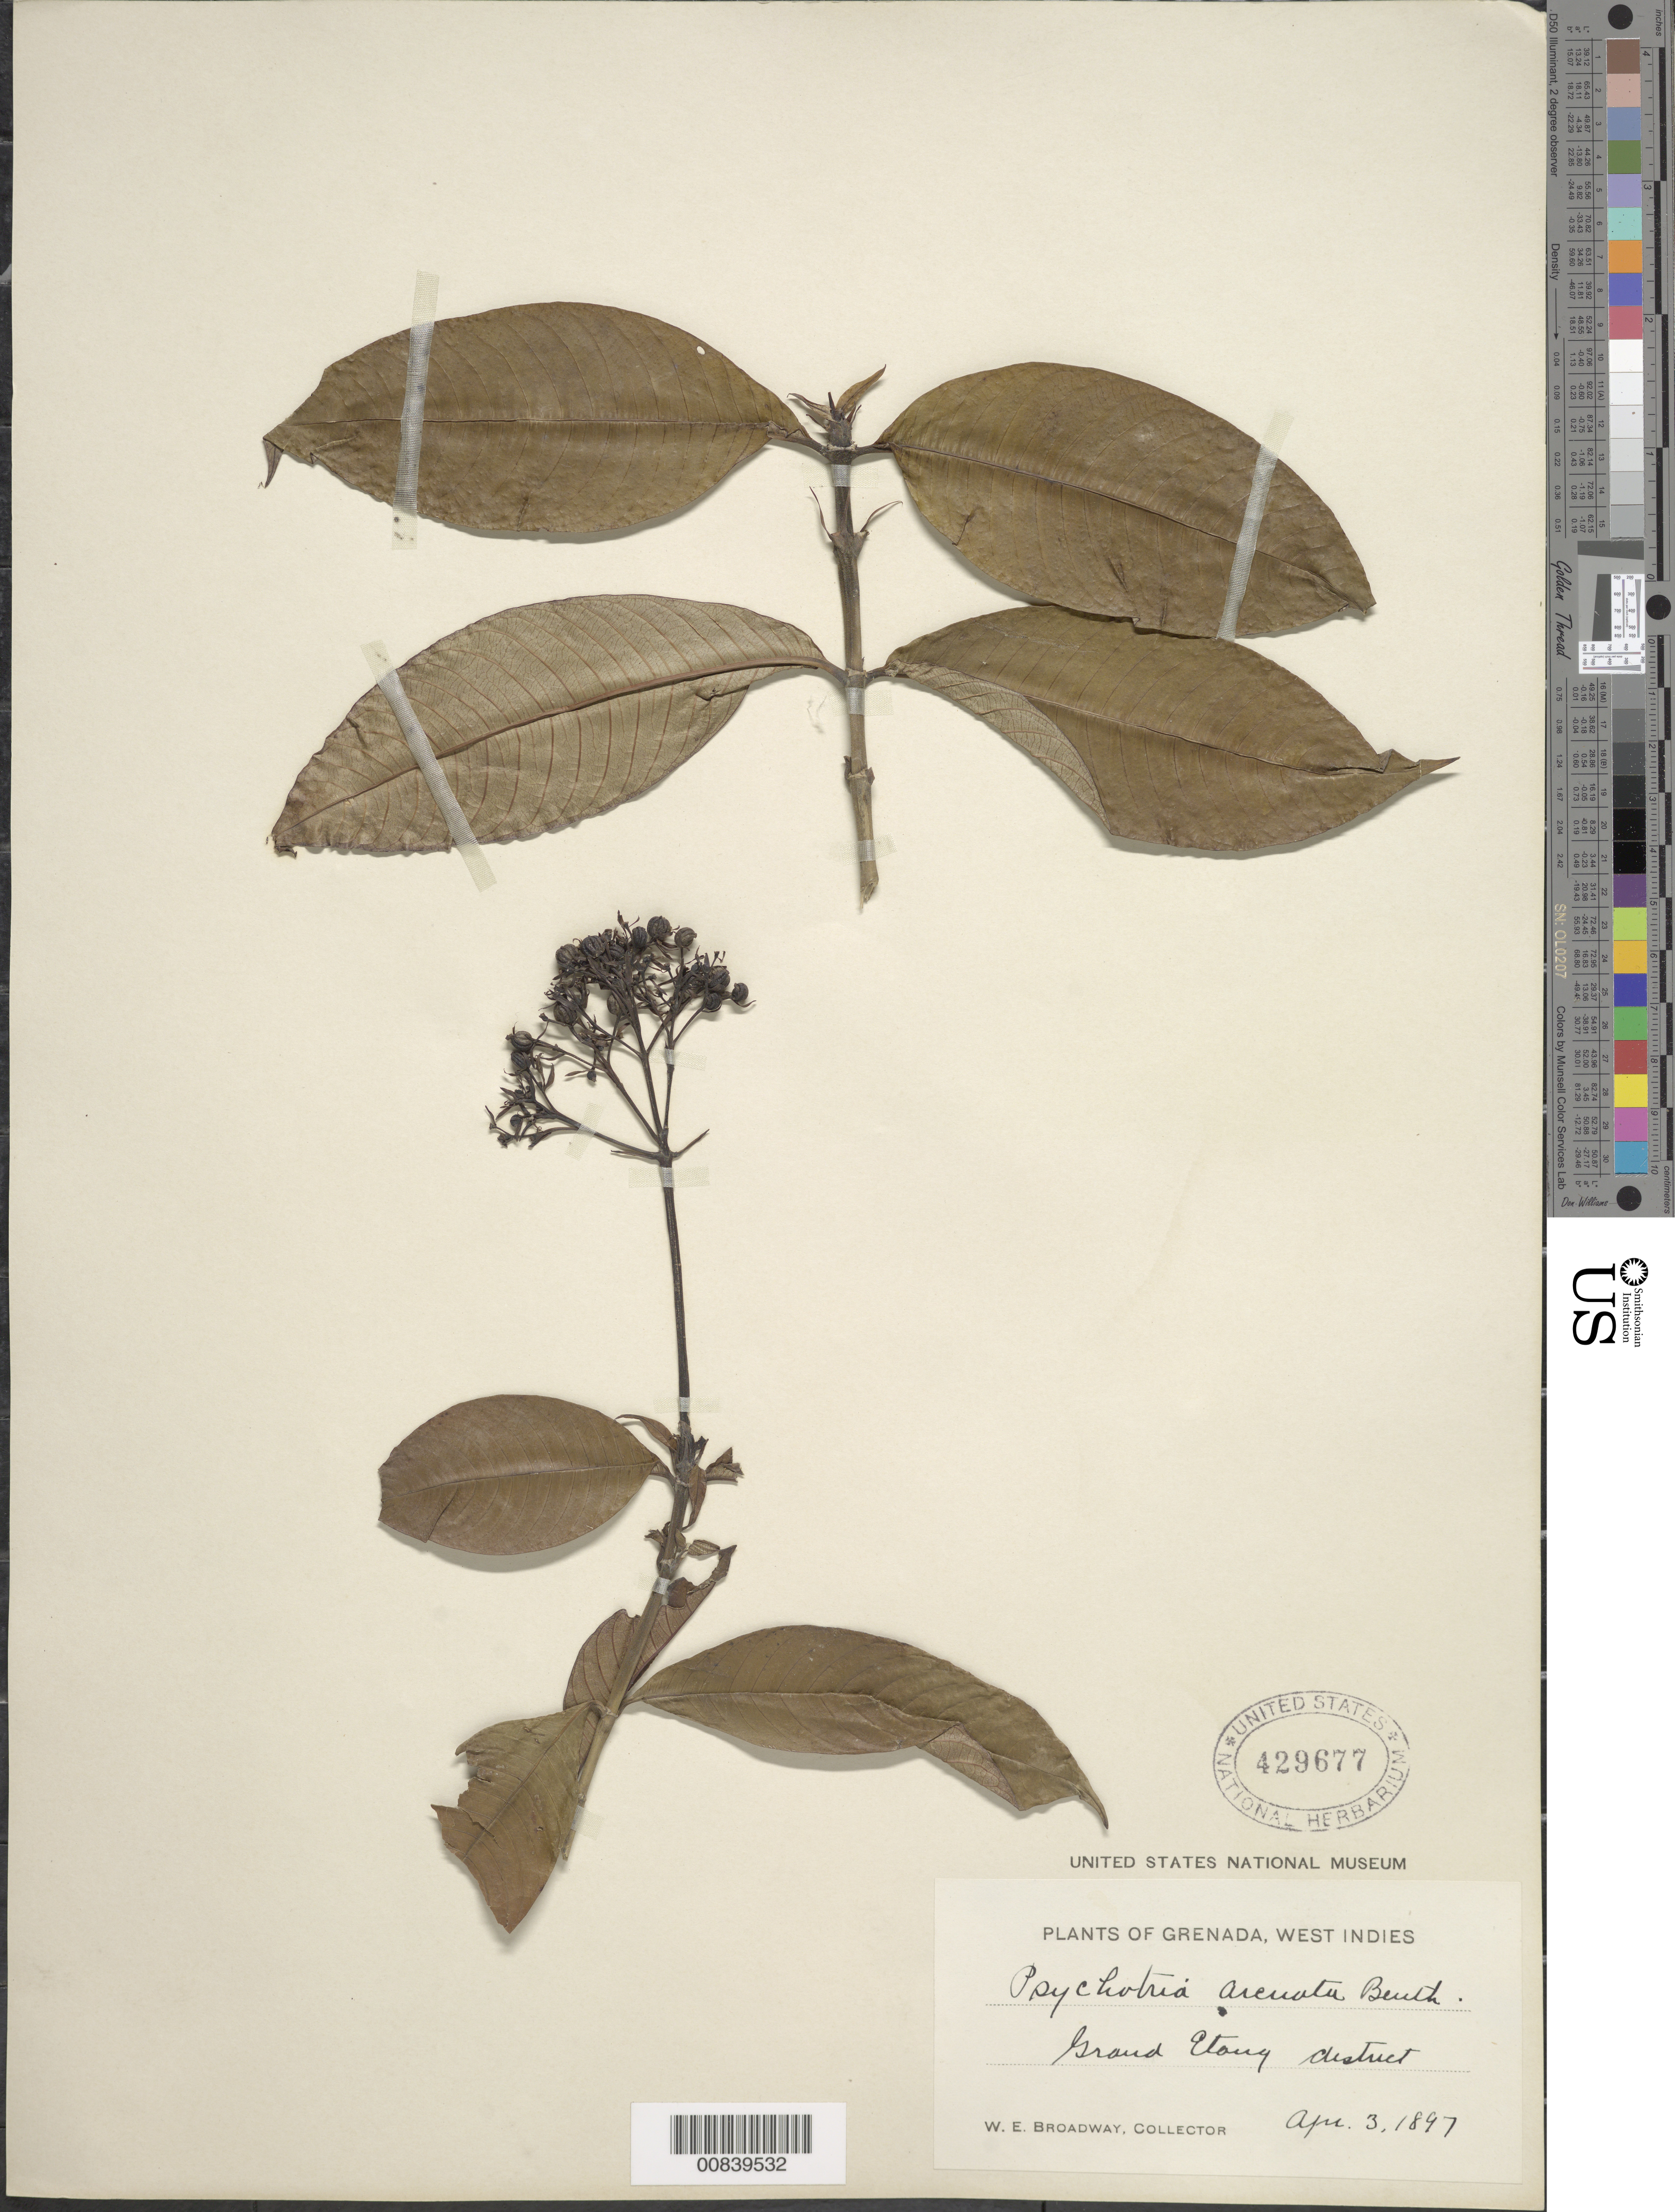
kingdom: Plantae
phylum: Tracheophyta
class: Magnoliopsida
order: Gentianales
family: Rubiaceae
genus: Psychotria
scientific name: Psychotria capitata subsp. inundata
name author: (Benth.) Steyerm.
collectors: W. E. Broadway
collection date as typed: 03 Apr 1897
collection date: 1897-04-03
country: Grenada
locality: Grand Etang district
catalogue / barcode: US 429677